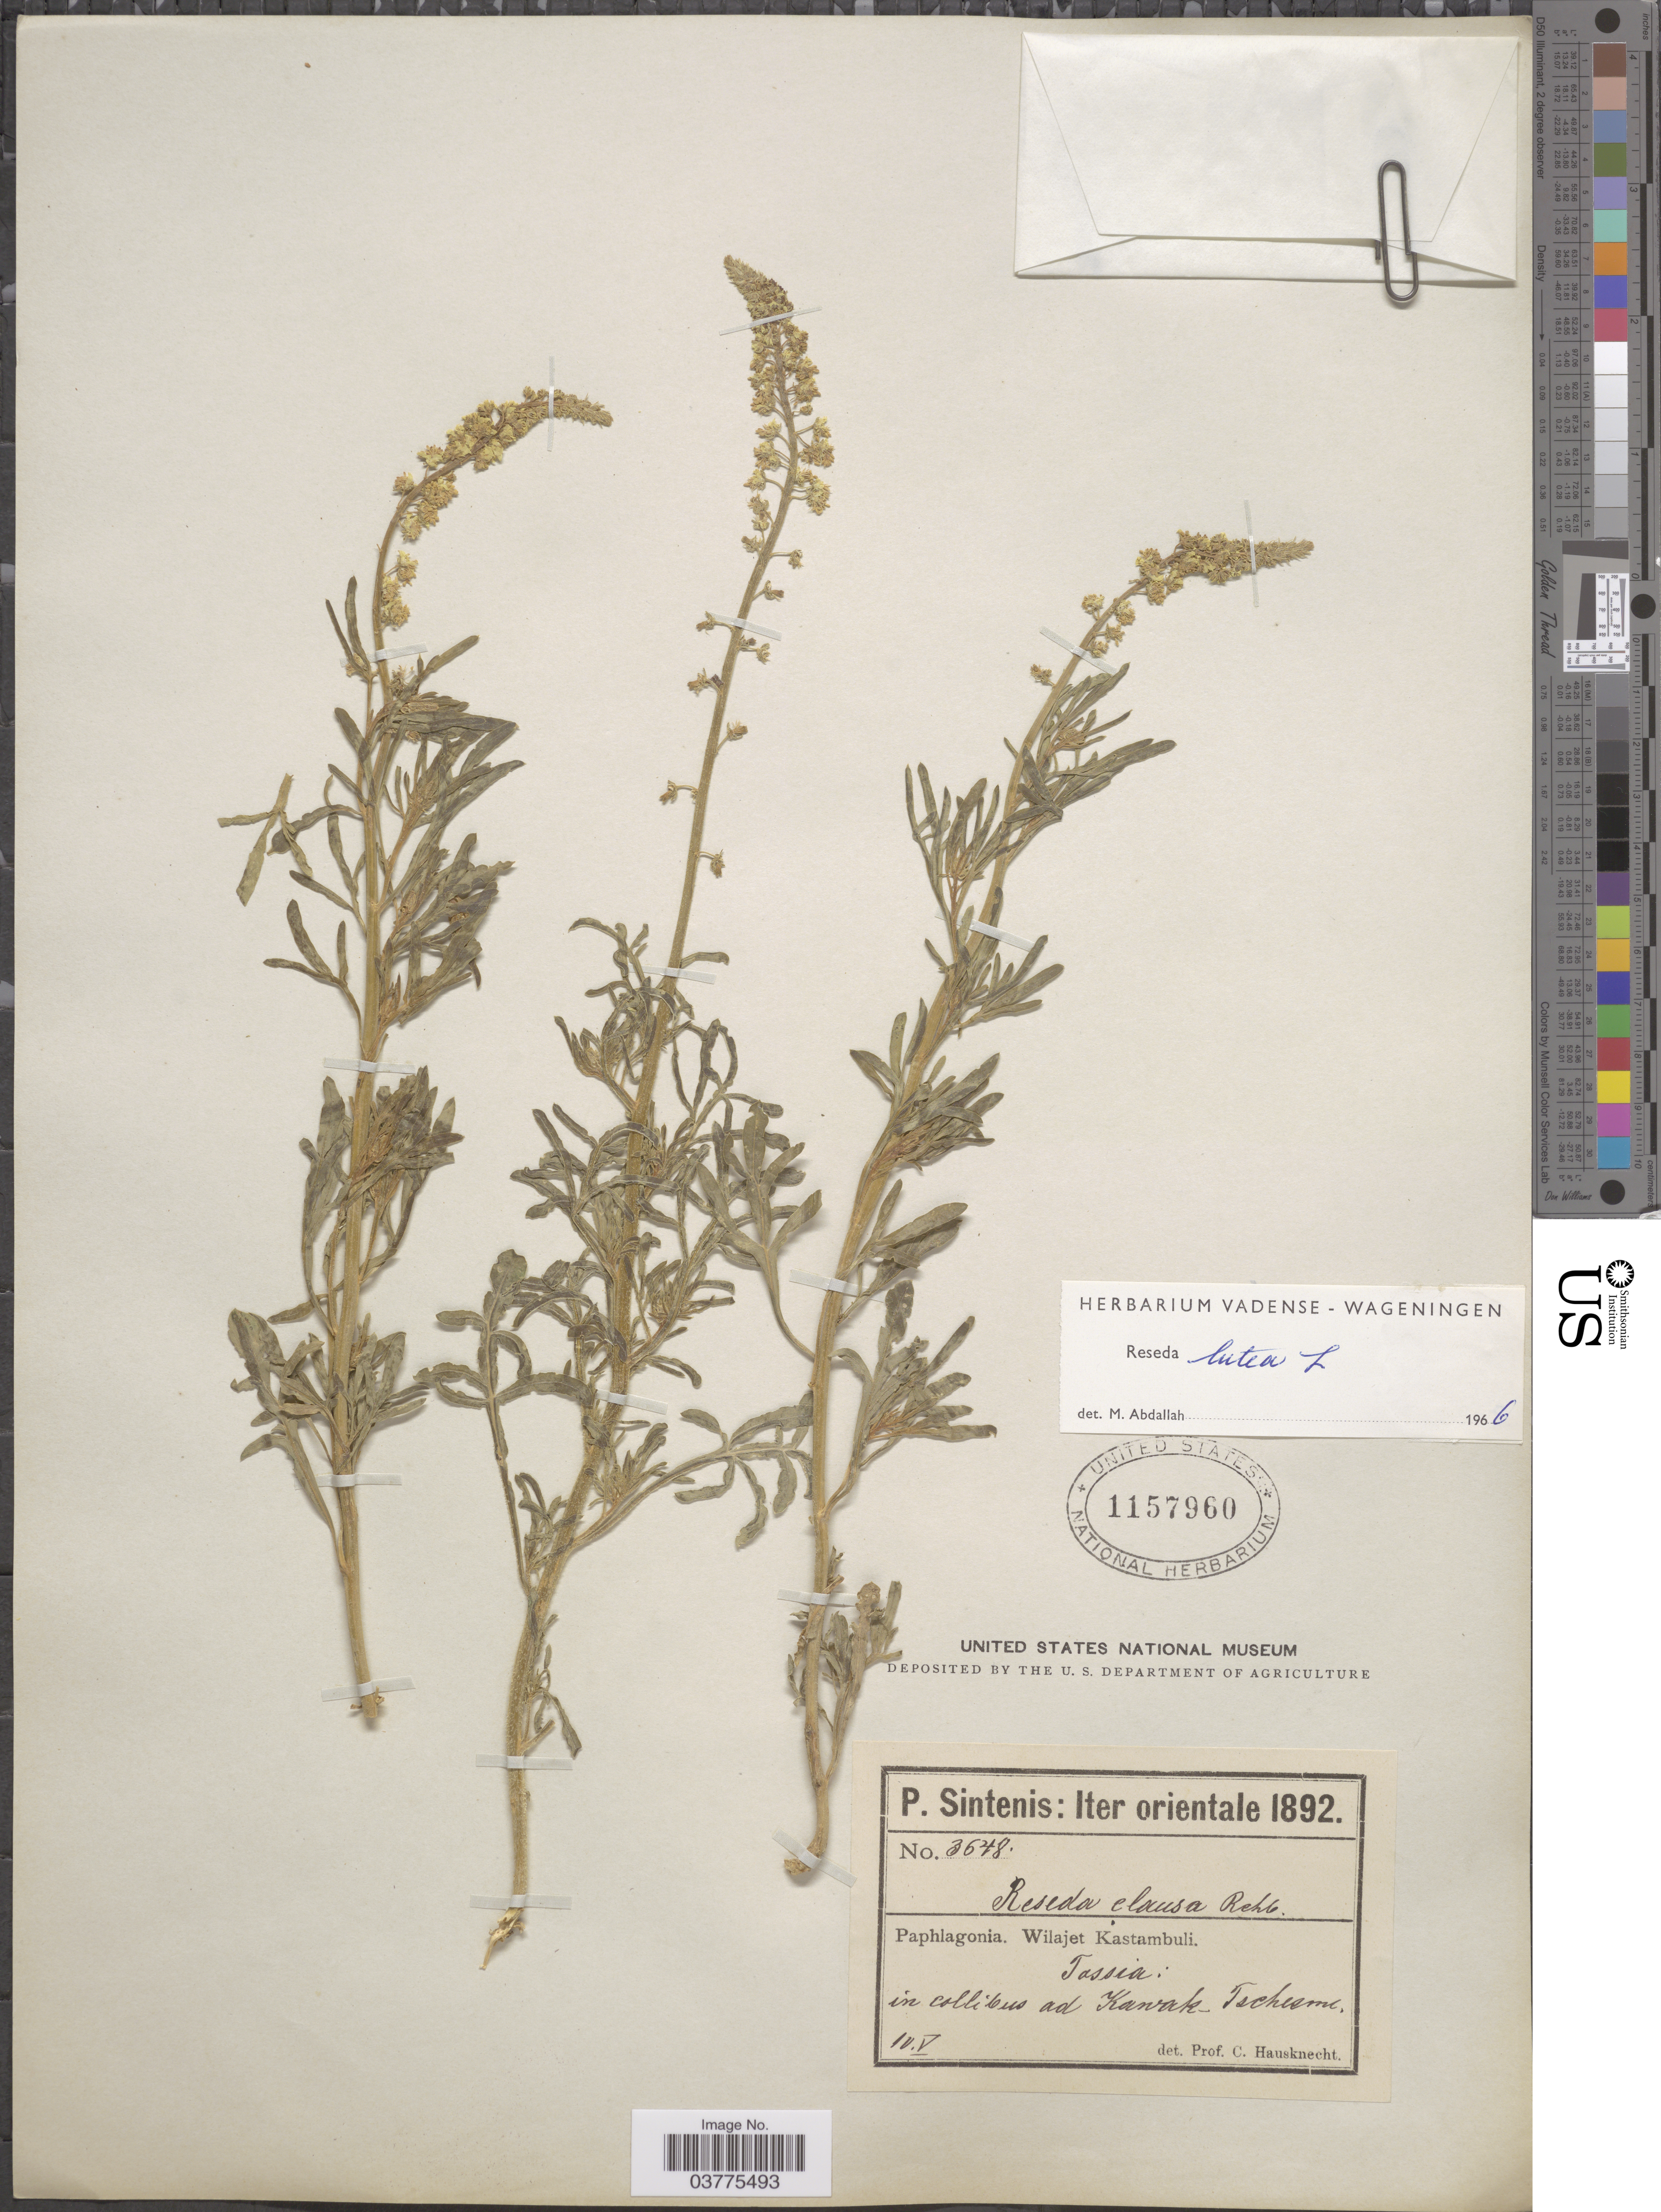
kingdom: Plantae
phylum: Tracheophyta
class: Magnoliopsida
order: Brassicales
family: Resedaceae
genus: Reseda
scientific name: Reseda lutea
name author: L.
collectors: P. Sintenis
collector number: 3648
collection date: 1892-05-10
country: Turkey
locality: Iter orientale. Paphlagonia. Wilajet Kastambuli. Tassia. In collibus ad KanakTschesme.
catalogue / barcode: US 1157960